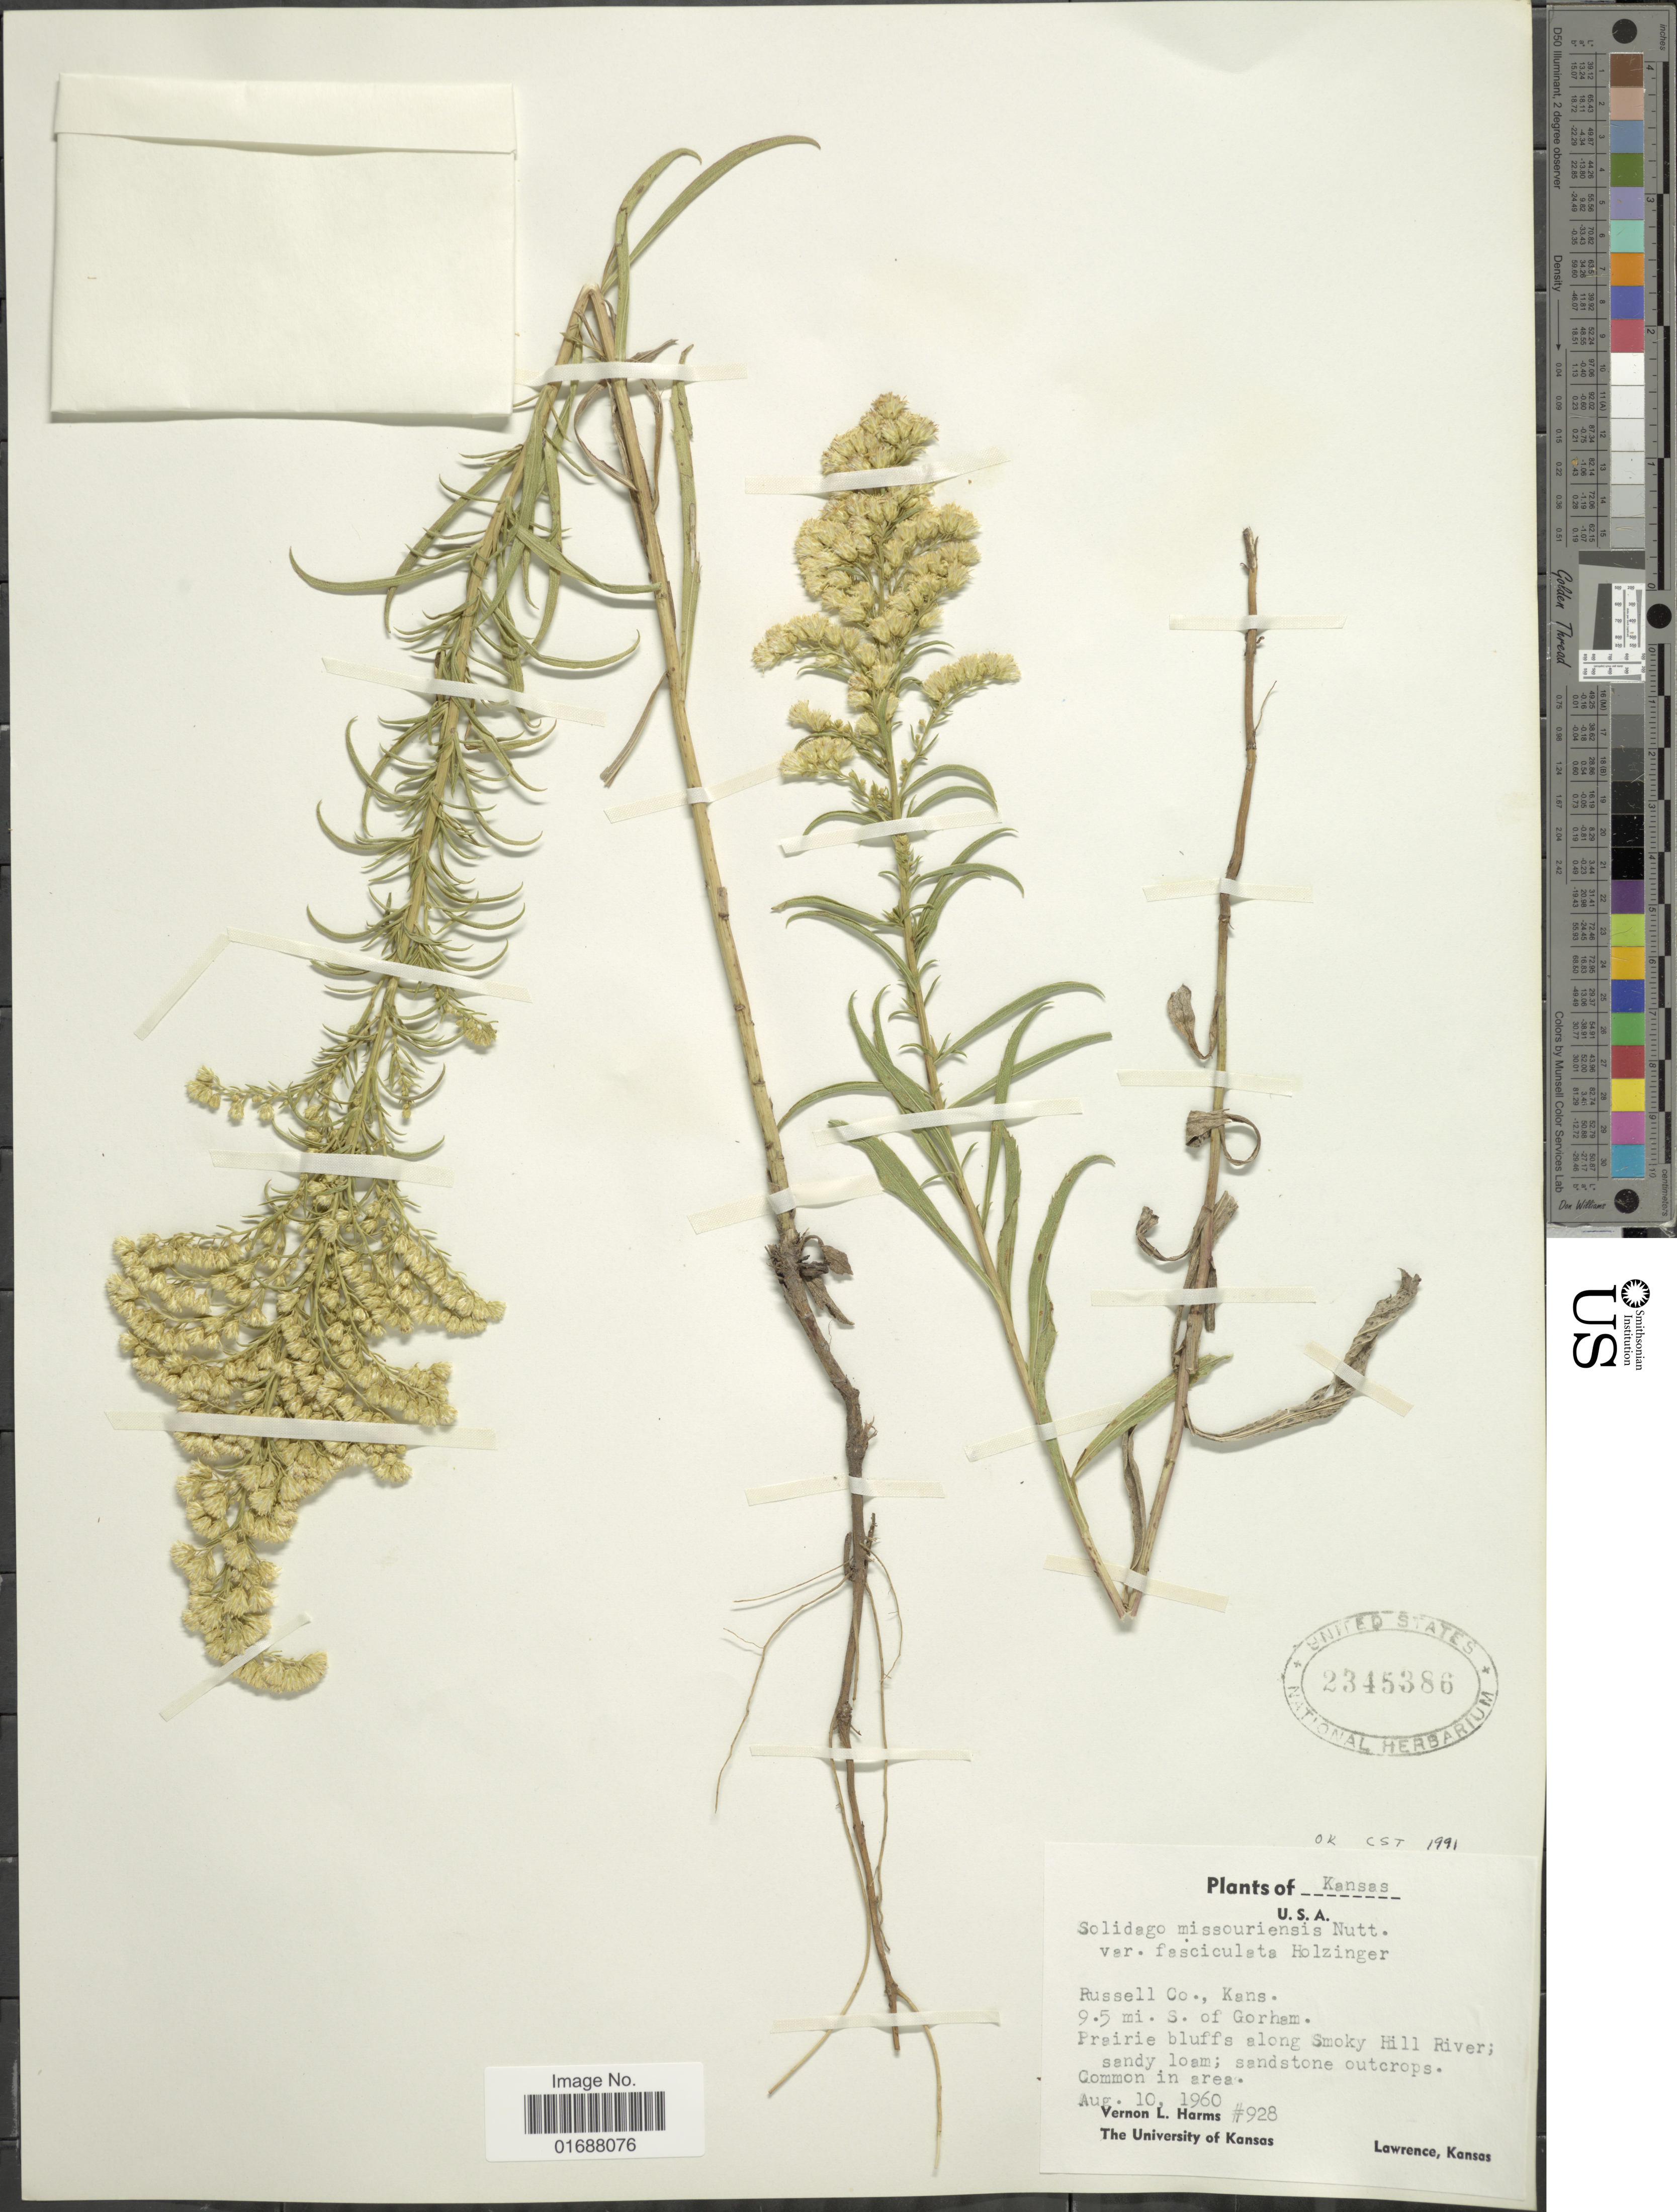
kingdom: Plantae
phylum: Tracheophyta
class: Magnoliopsida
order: Asterales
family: Asteraceae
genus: Solidago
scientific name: Solidago missouriensis var. fasciculata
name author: Holz.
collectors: V. Harms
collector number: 928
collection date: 1960-08-10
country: United States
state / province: Kansas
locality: Kansas, Russell Co., Kans, 9.5 mi. S. of Gorham. Prairie bluffs along Smoky Hill River.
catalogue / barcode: US 2345386